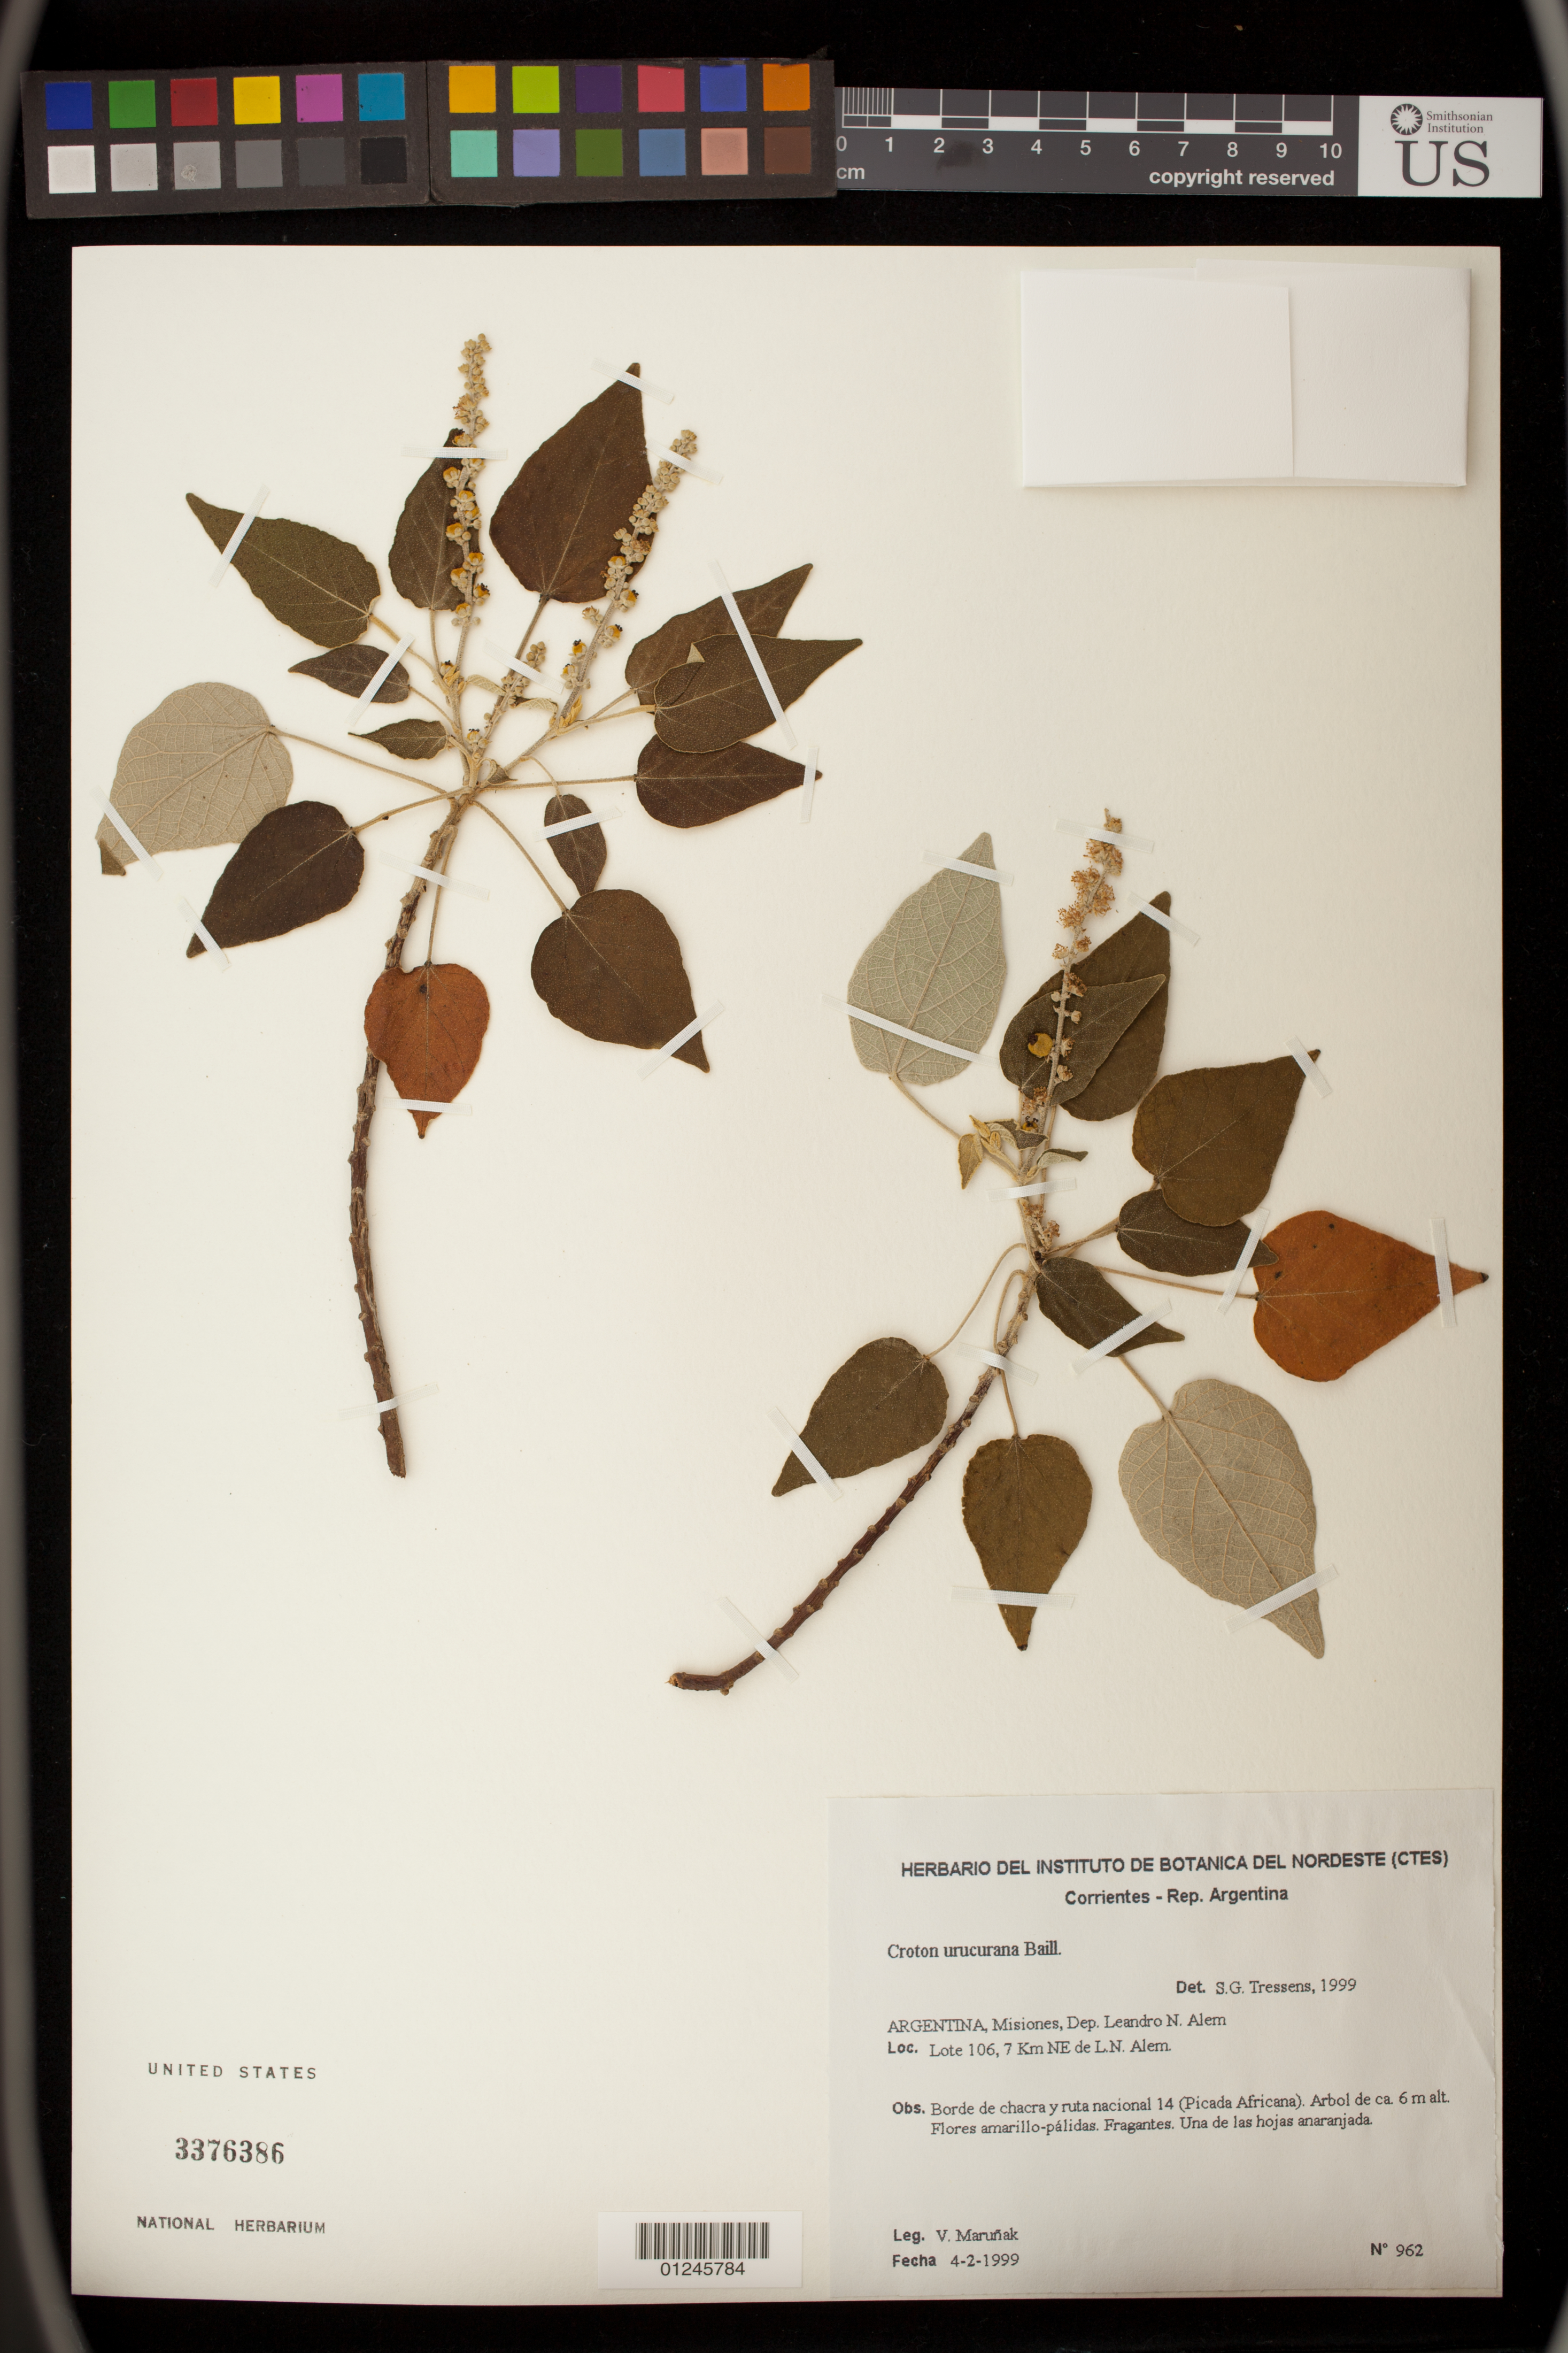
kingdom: Plantae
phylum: Tracheophyta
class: Magnoliopsida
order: Malpighiales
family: Euphorbiaceae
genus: Croton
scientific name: Croton urucurana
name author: Baill.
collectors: V. Marunak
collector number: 962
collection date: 1999-02-04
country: Argentina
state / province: Misiones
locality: Lote 106, 7 Km NE de L.N. Alem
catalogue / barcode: US 3376386